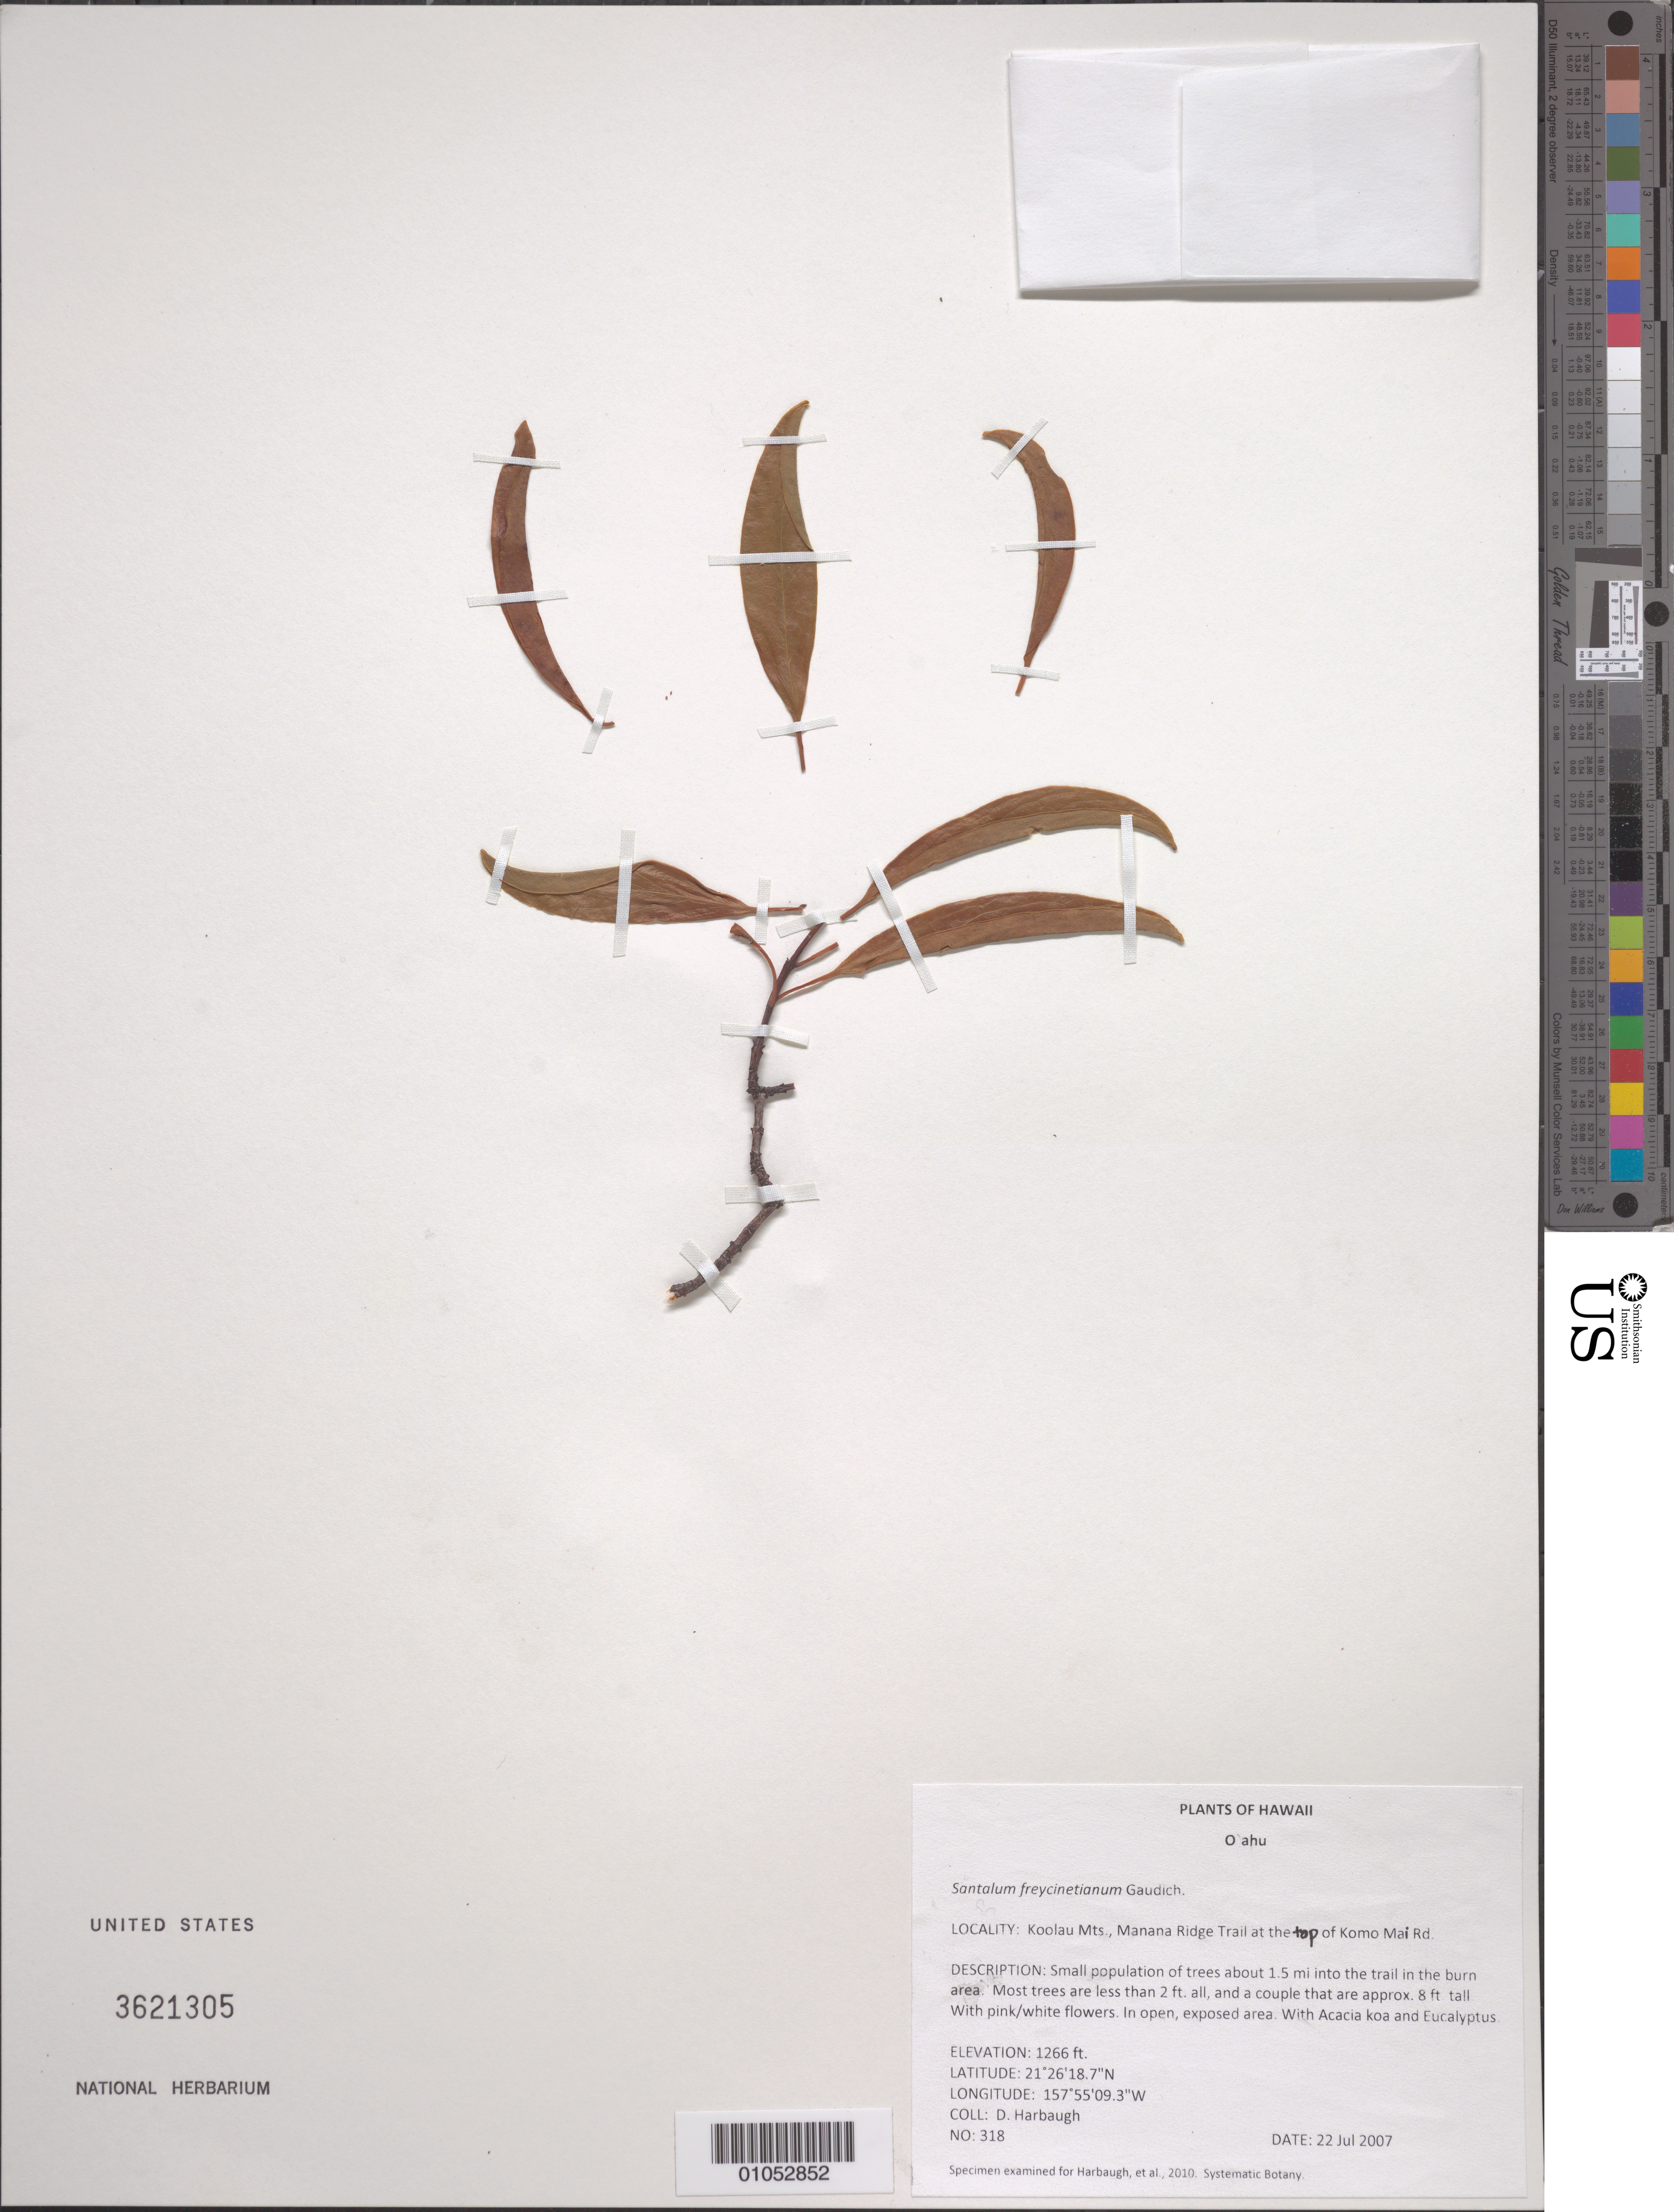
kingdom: Plantae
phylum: Tracheophyta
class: Magnoliopsida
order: Santalales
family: Santalaceae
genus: Santalum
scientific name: Santalum freycinetianum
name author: Gaudich.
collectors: D. Harbaugh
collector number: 318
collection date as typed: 22 Jul 2007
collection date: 2007-07-22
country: United States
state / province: Hawaii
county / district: Honolulu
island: Oahu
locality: Koolau Mts., Manana Ridge Trail at the top of Komo Mai Rd.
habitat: Open, exposed areas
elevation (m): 386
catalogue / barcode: US 3621305